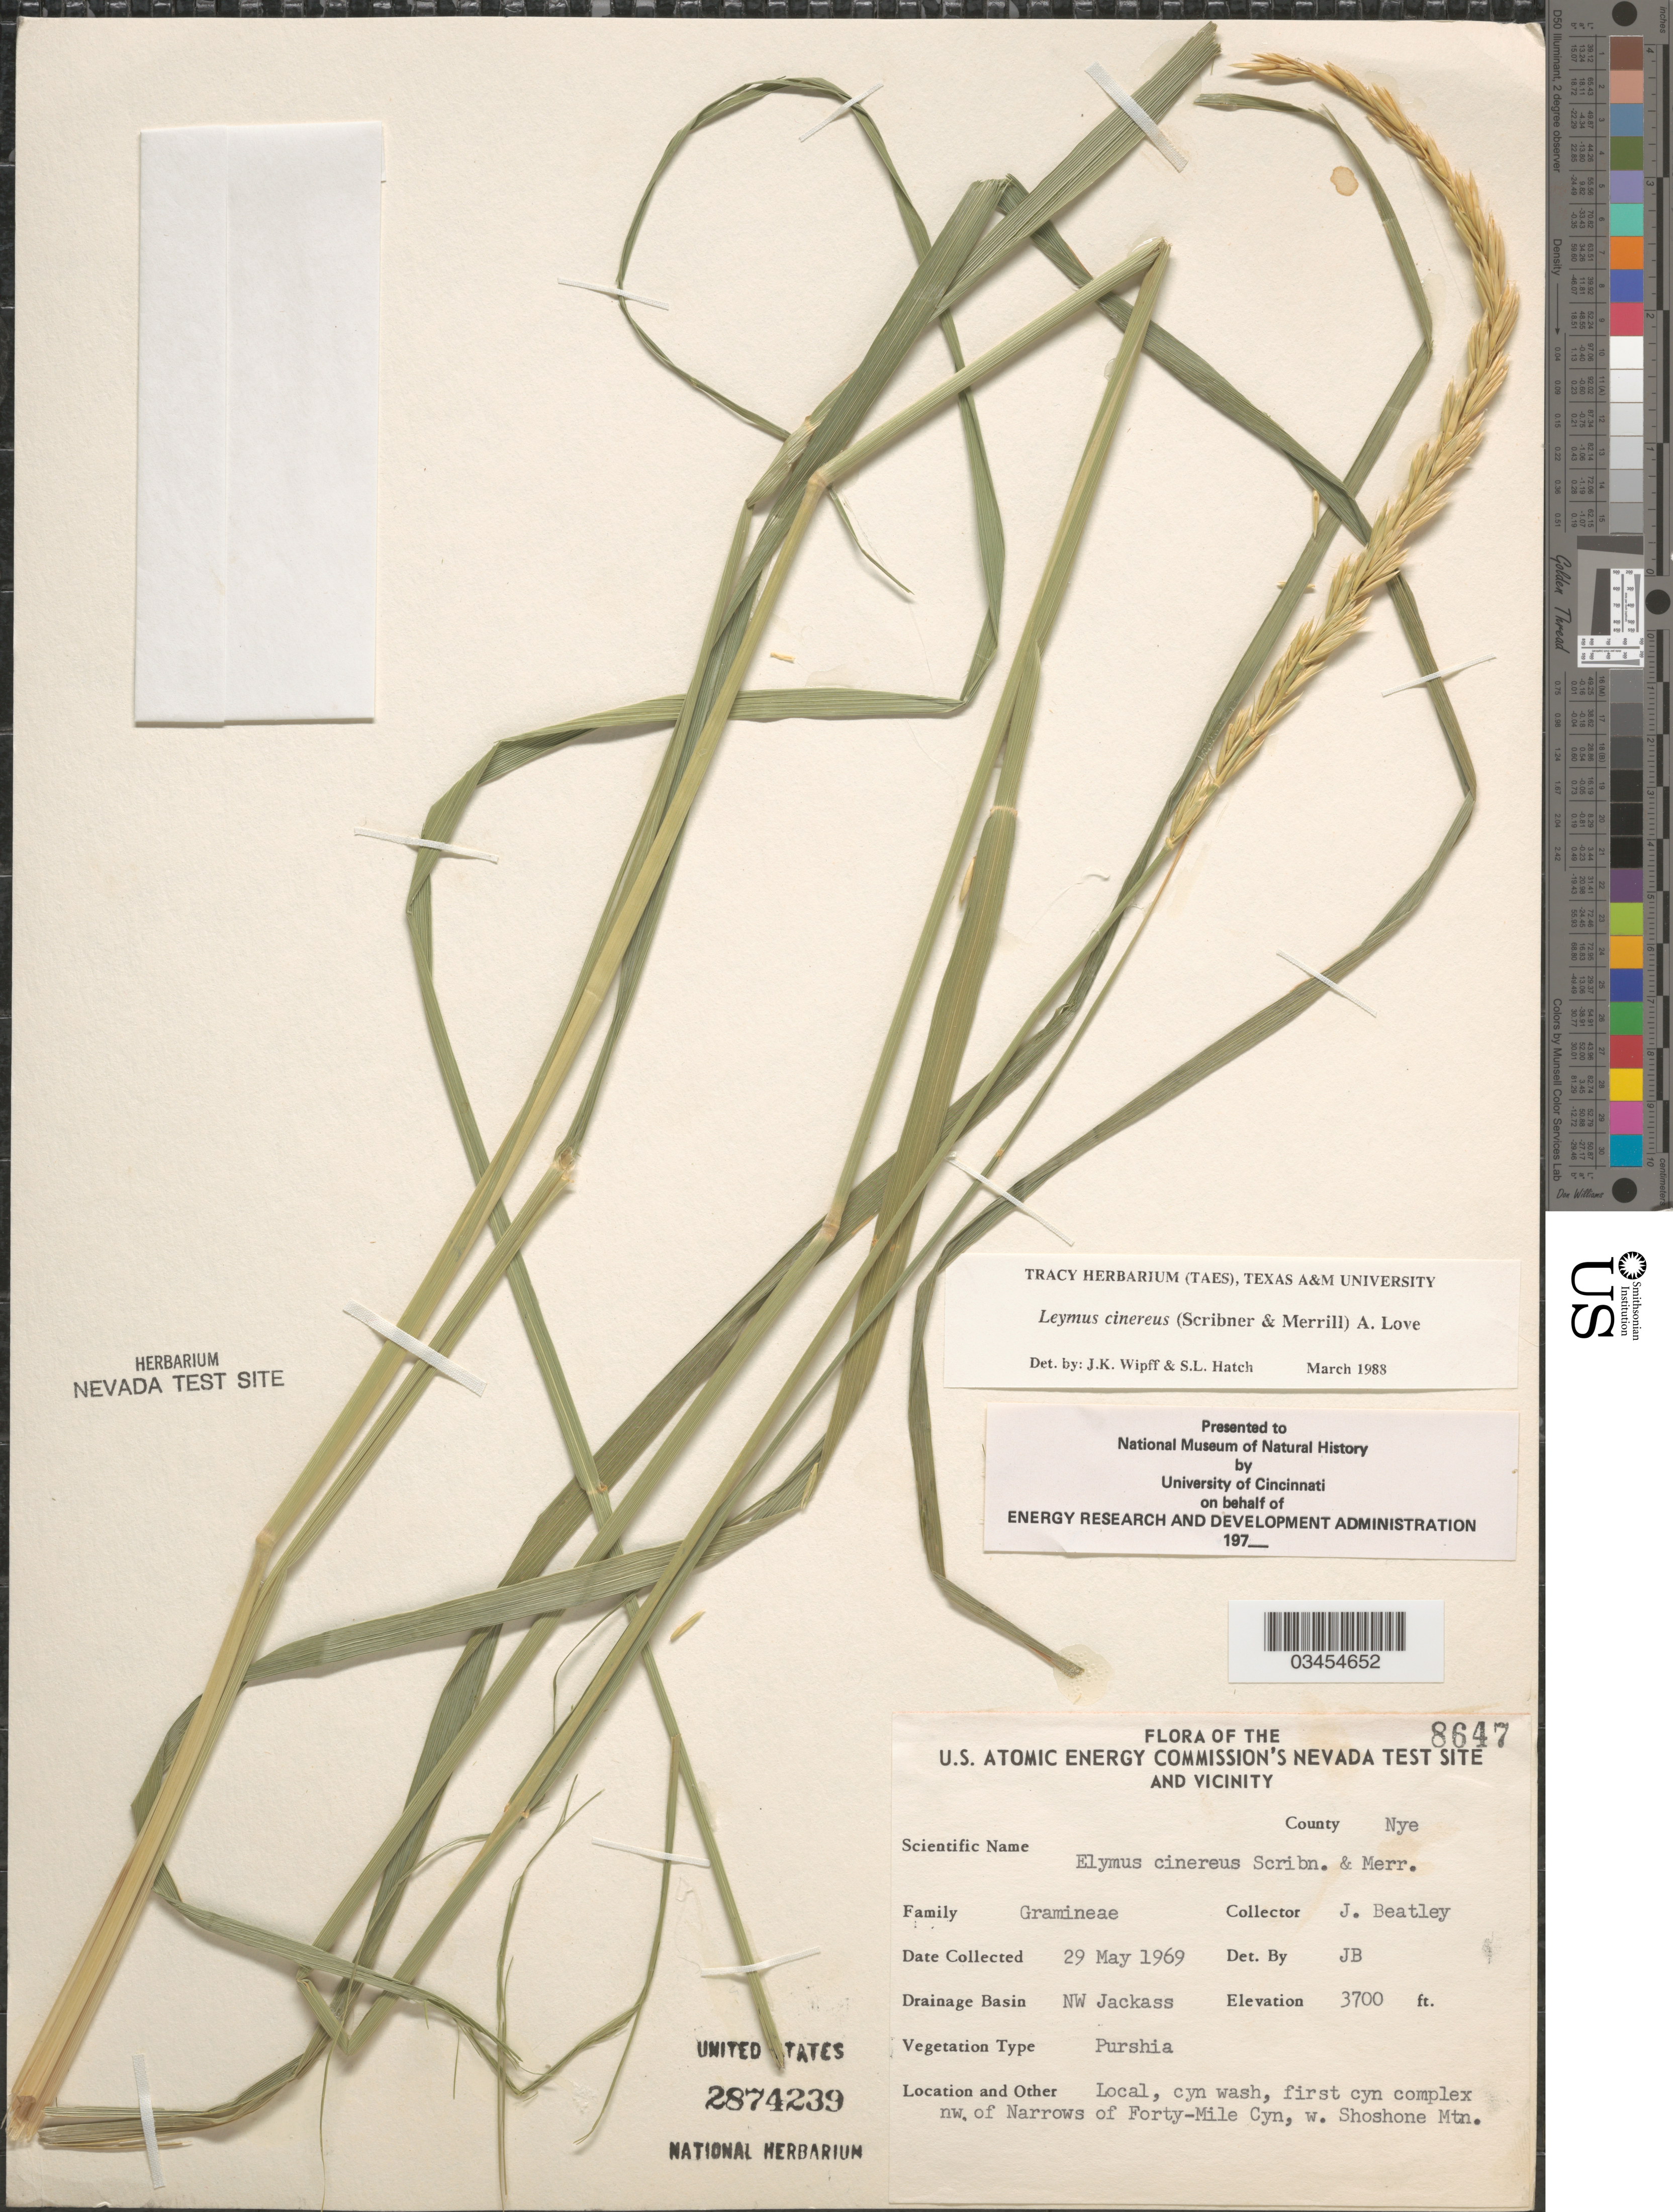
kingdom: Plantae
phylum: Tracheophyta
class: Liliopsida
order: Poales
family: Poaceae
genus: Leymus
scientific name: Leymus cinereus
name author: (Scribn. & Merr.) Á. Löve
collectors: J. C. Beatley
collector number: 8647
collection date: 1969-05-29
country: United States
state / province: Nevada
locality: U.S. Atomic Energy Commission's Nevada Test Site And Vicinity. County Nye. Drainage Basin NW Jackass. Nw. of Narrows of Forty-Mile Cyn, w. Shoshone Mtn.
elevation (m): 1128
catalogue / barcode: US 2874239